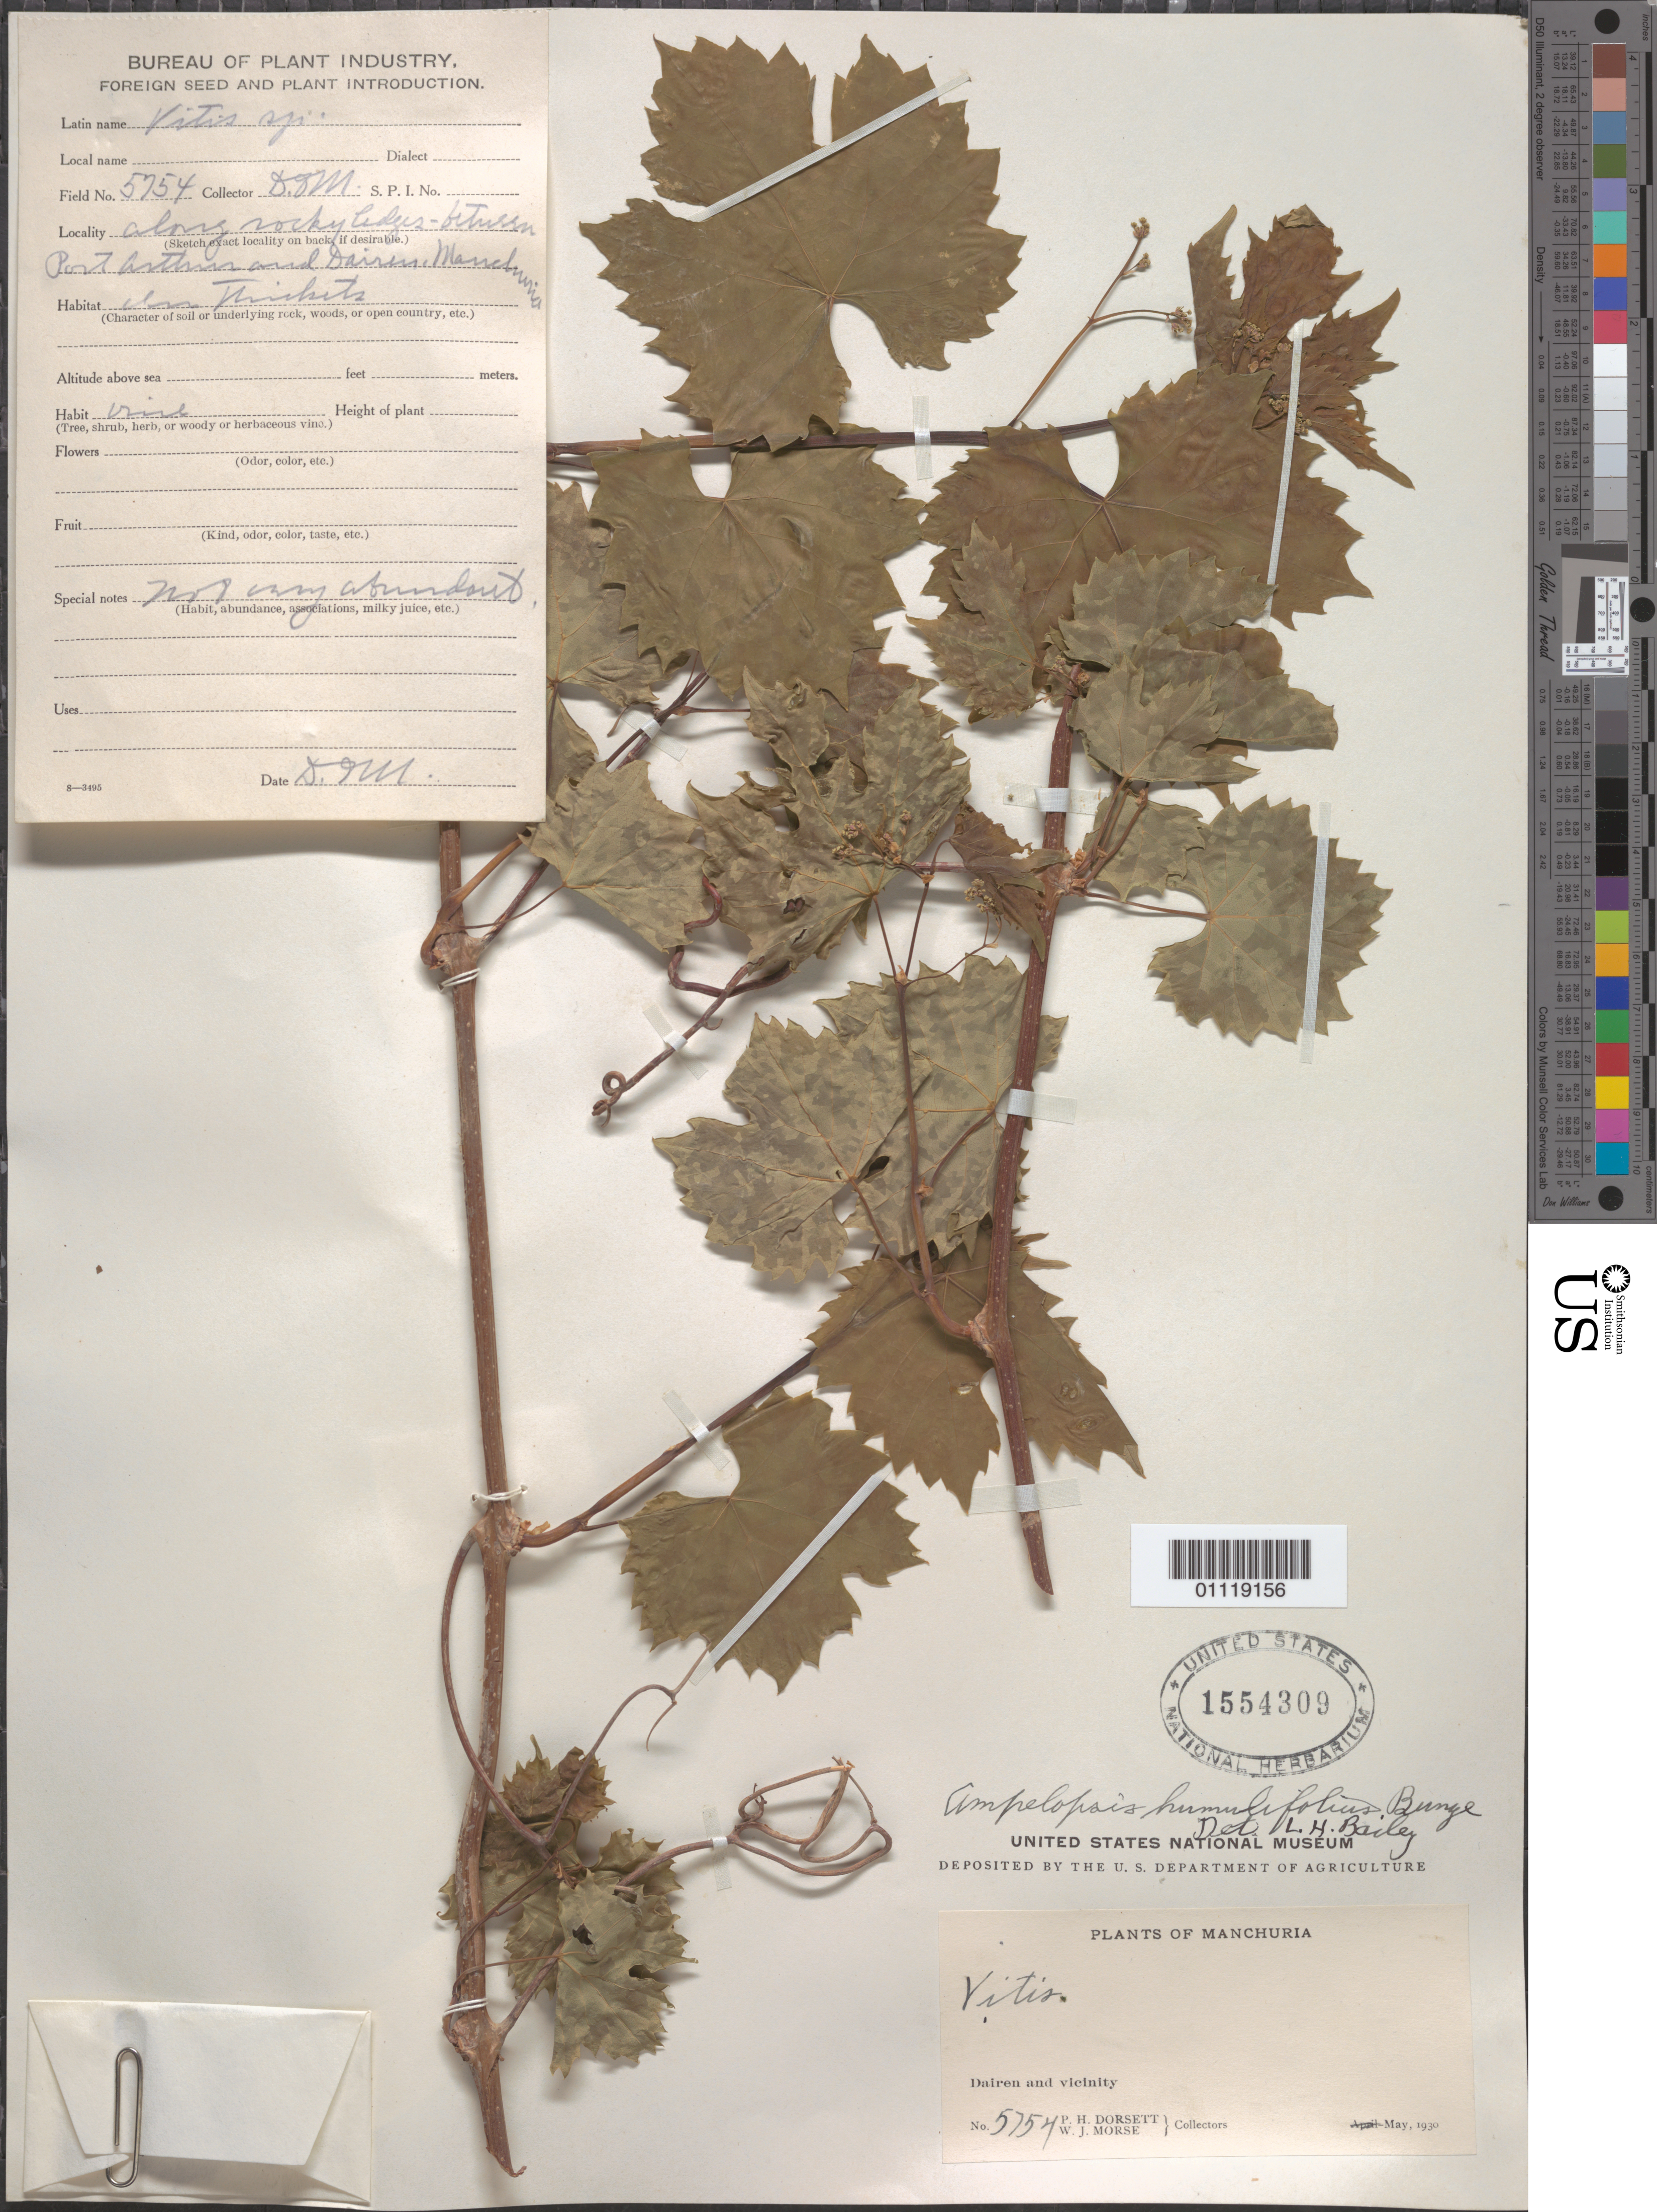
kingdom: Plantae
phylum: Tracheophyta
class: Magnoliopsida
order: Vitales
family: Vitaceae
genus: Ampelopsis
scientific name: Ampelopsis humulifolia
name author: Bunge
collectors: P. H. Dorsett & W. J. Morse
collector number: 5754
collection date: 1930-05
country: China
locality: Manchuria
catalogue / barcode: US 1554309